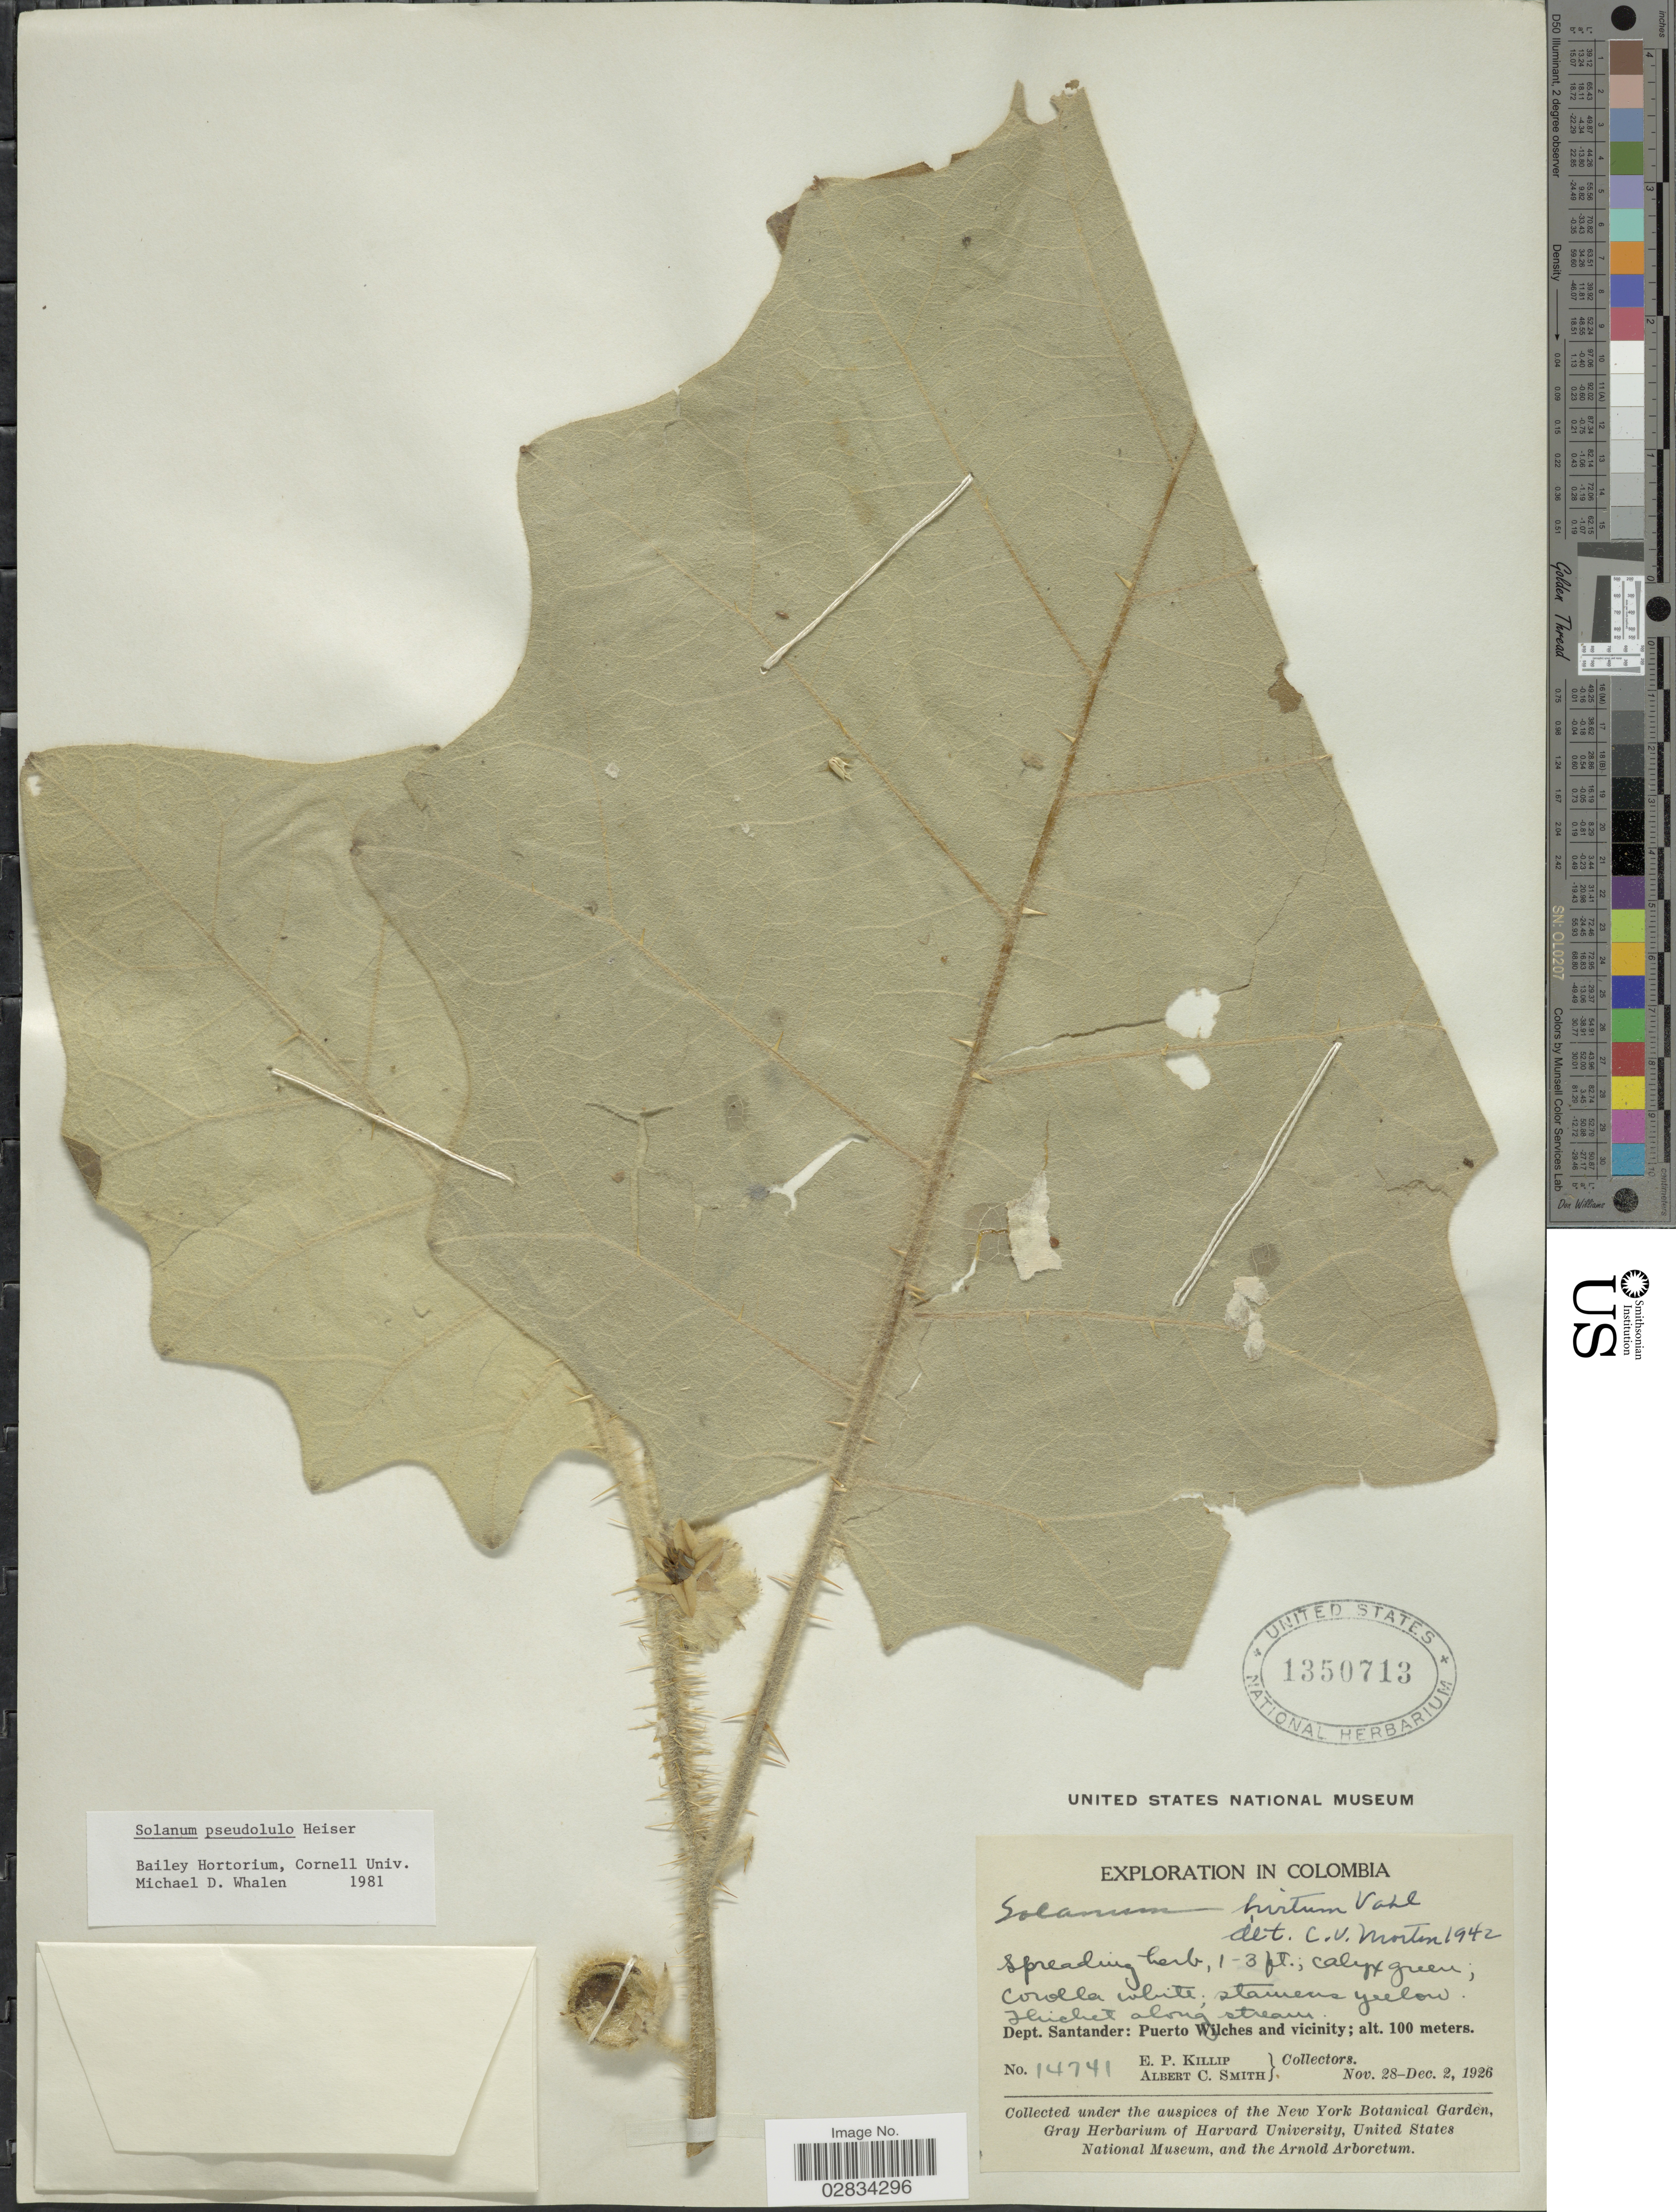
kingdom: Plantae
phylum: Tracheophyta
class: Magnoliopsida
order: Solanales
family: Solanaceae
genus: Solanum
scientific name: Solanum pseudolulo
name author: Heiser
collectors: E. P. Killip & A. C. Smith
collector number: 14741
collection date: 1926-11-28/1926-12-02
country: Colombia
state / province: Santander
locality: Dept. Santander: Puerto Wiches and vicinity.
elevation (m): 100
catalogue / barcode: US 1350713